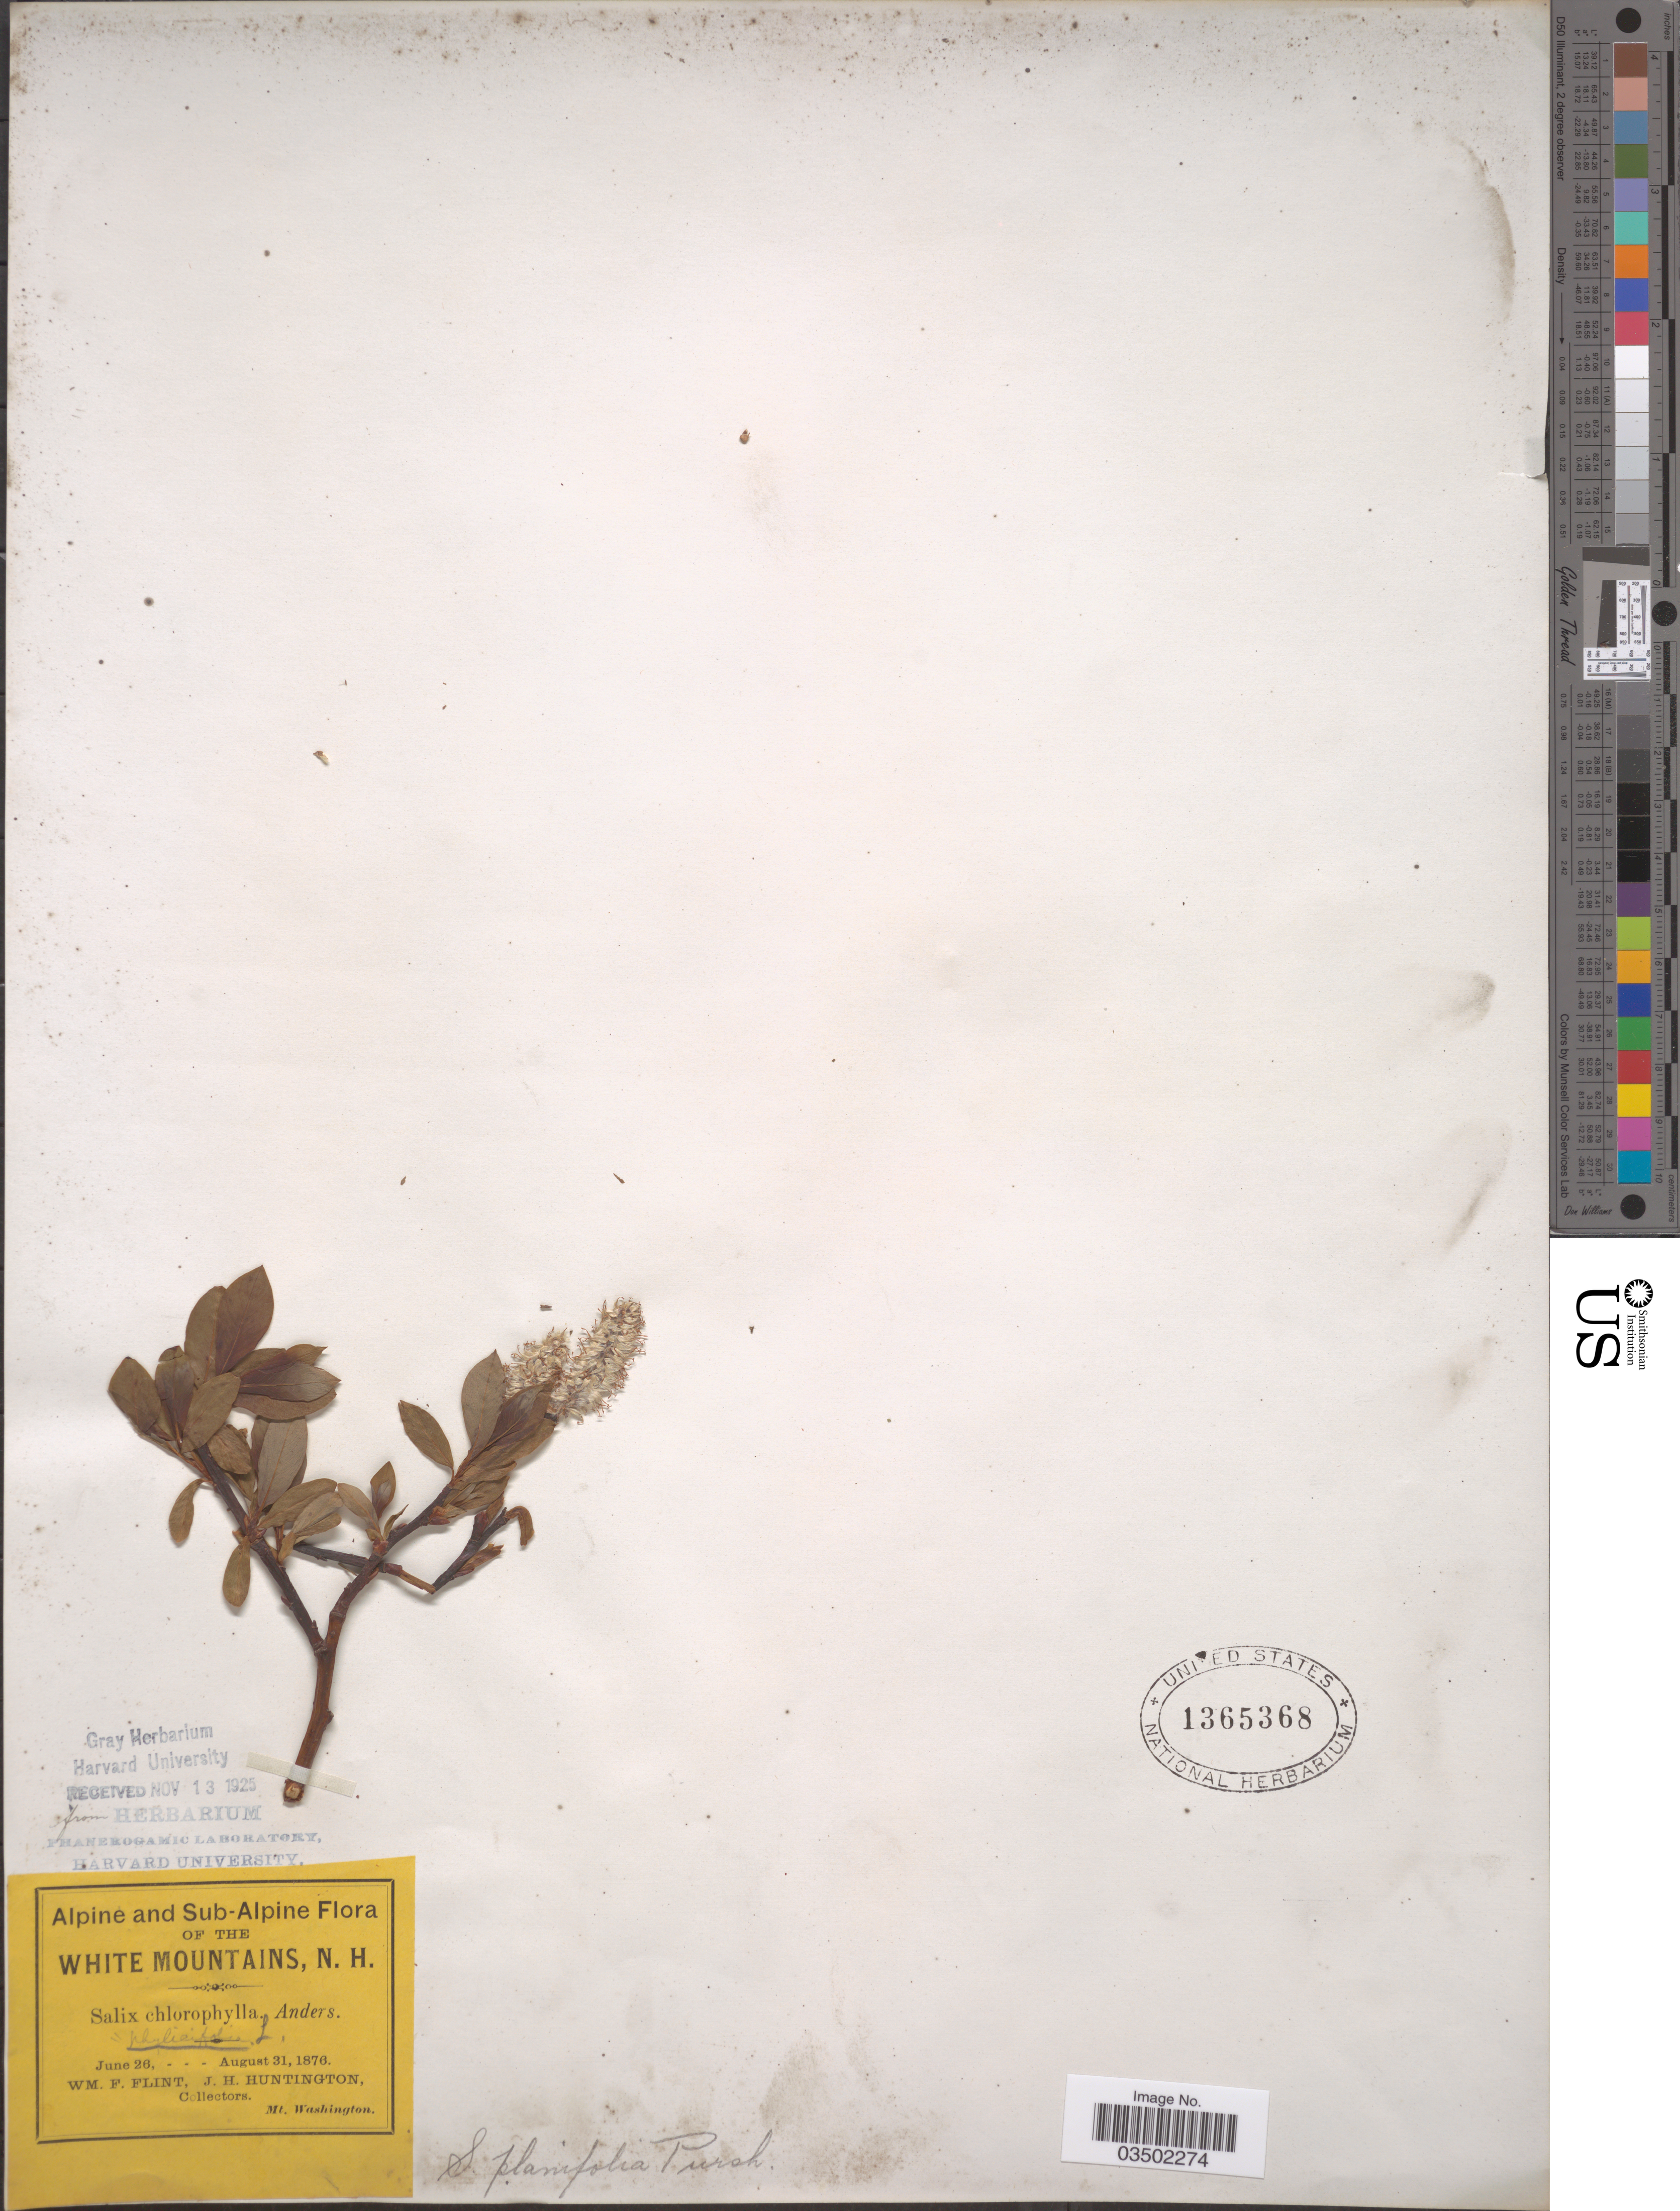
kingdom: Plantae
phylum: Tracheophyta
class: Magnoliopsida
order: Malpighiales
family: Salicaceae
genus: Salix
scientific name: Salix planifolia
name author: Pursh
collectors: W. Flint & J. Huntington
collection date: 1876-06-26/1876-08-31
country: United States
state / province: New Hampshire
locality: Alpine and Sub-Alpine. The White Mountains. Mt. Washington.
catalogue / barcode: US 1365368